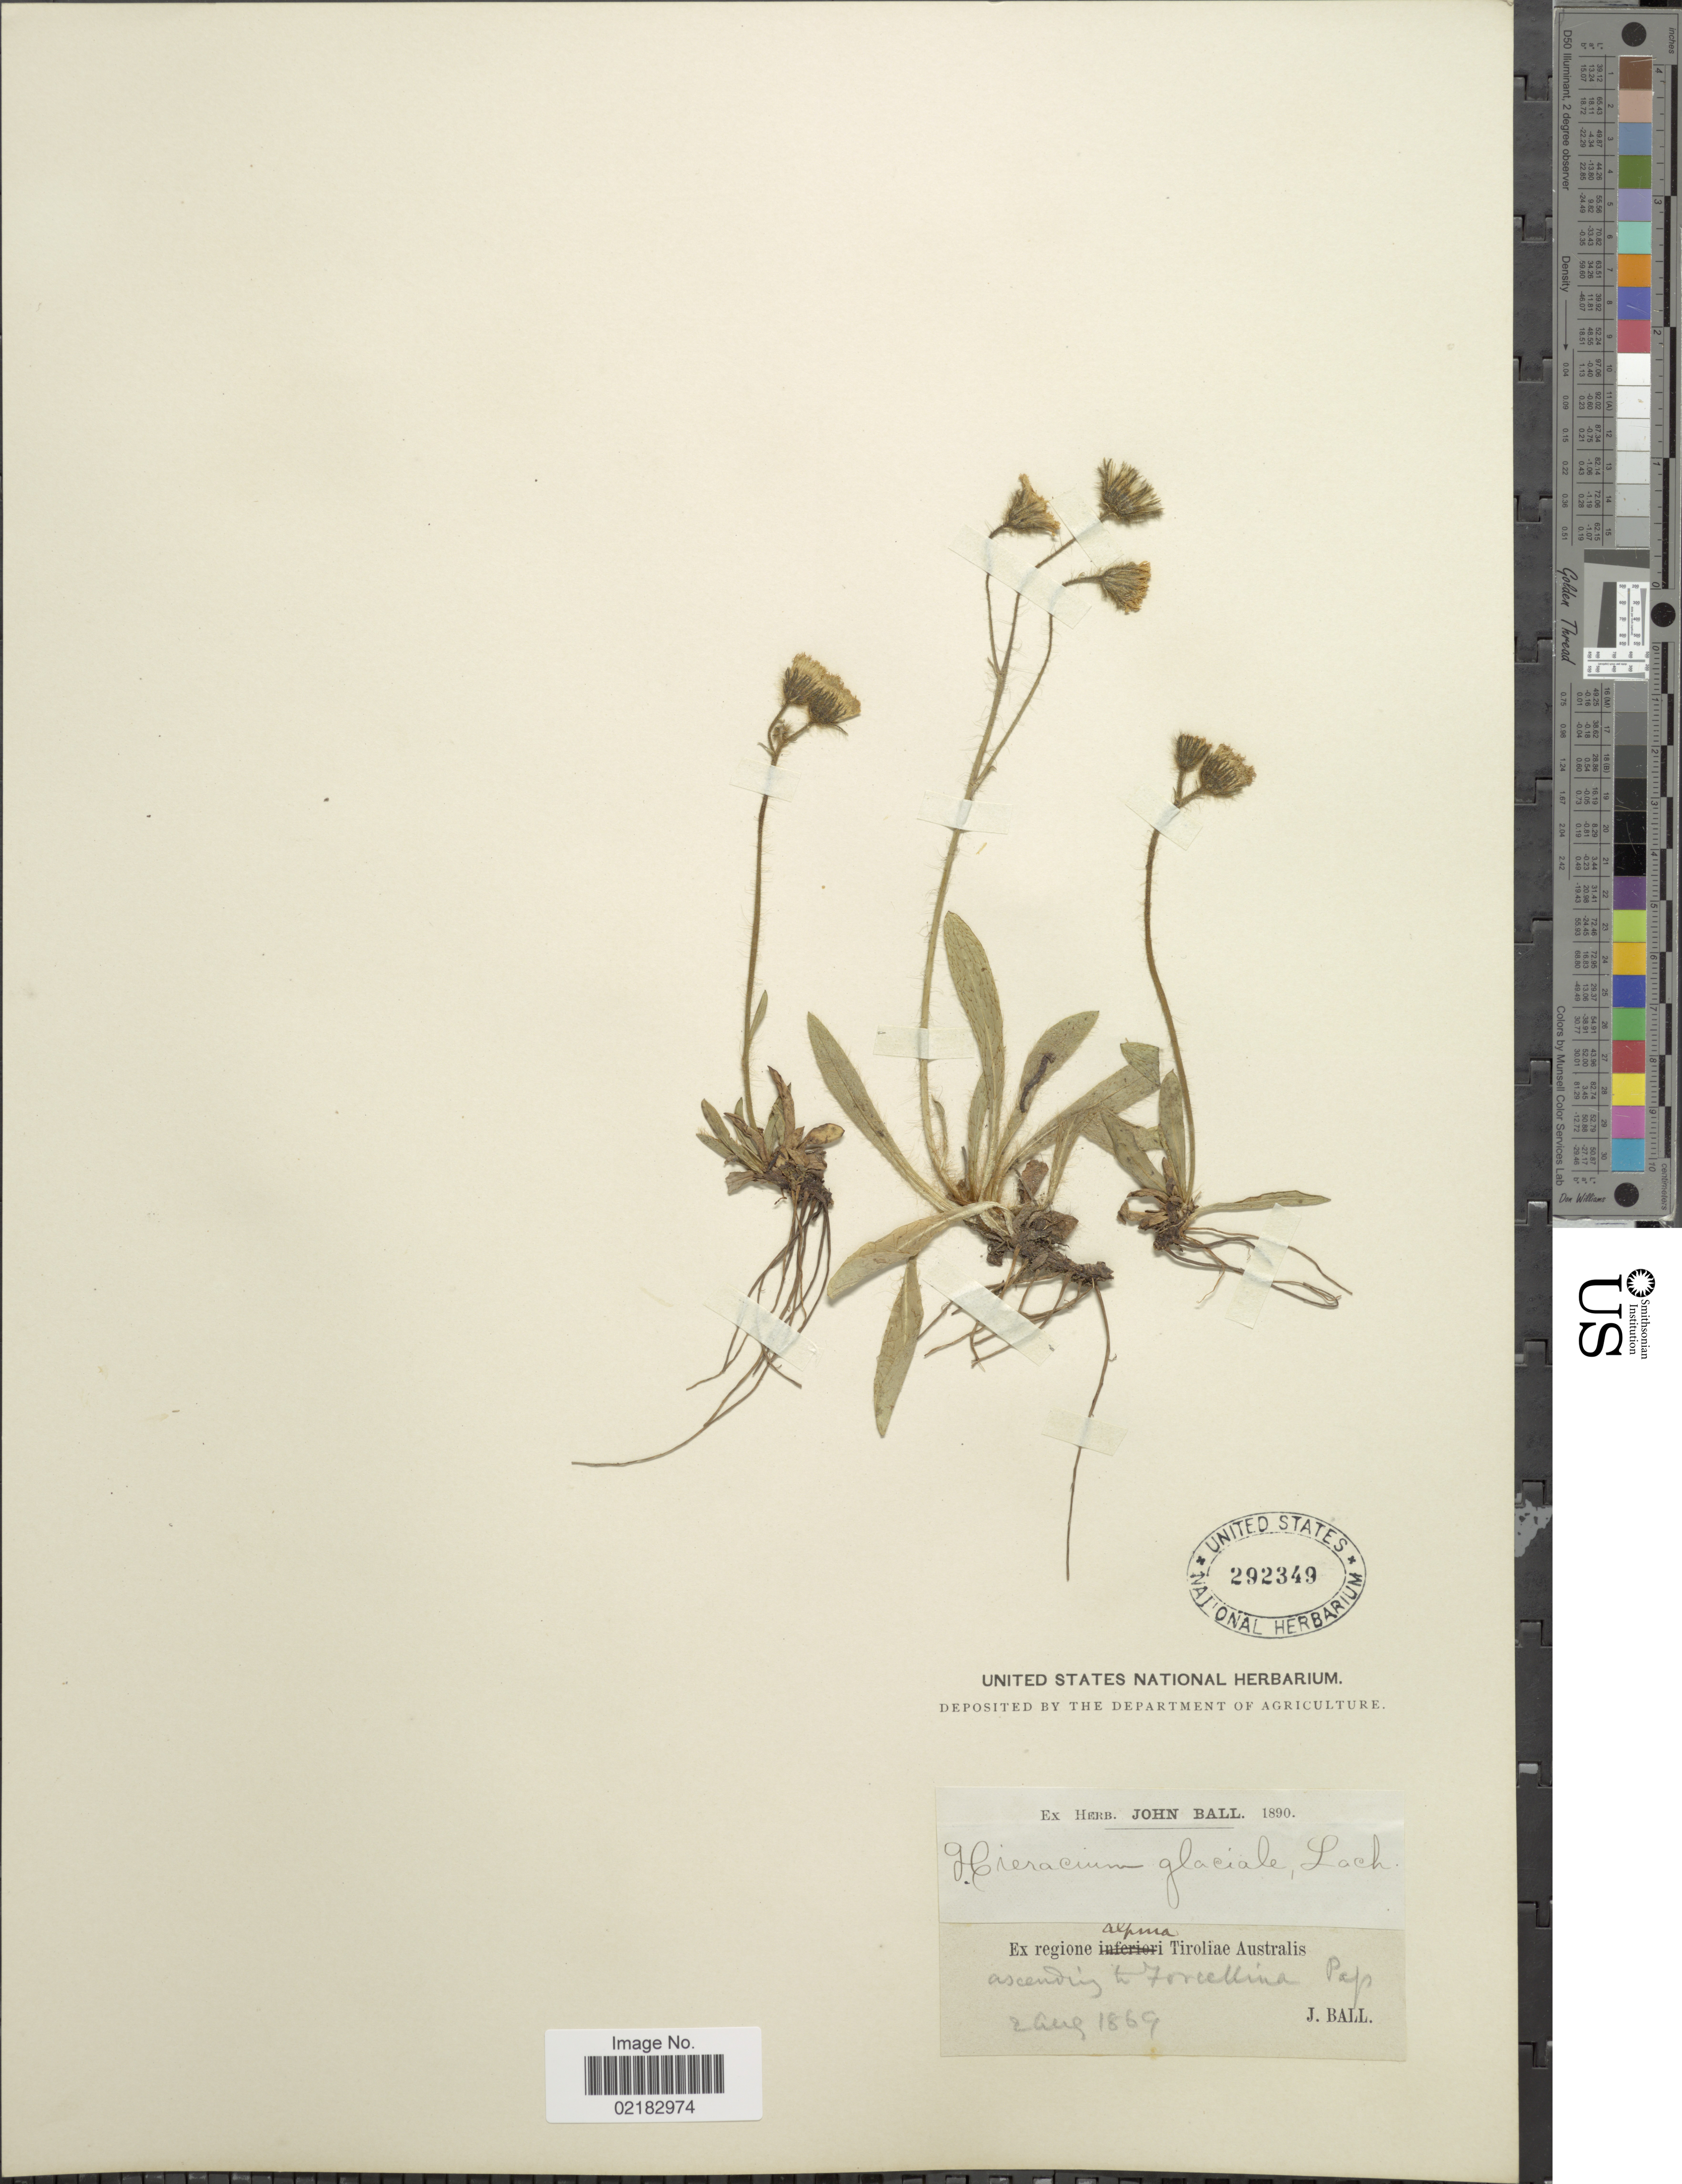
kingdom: Plantae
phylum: Tracheophyta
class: Magnoliopsida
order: Asterales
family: Asteraceae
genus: Hieracium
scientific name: Hieracium glaciale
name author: Reyn.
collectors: J. Ball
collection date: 1869-08-02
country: Austria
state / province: Tirol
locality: Ex regione alpina Tiroliae Australis ascending to Forcellina Pap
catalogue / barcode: US 292349